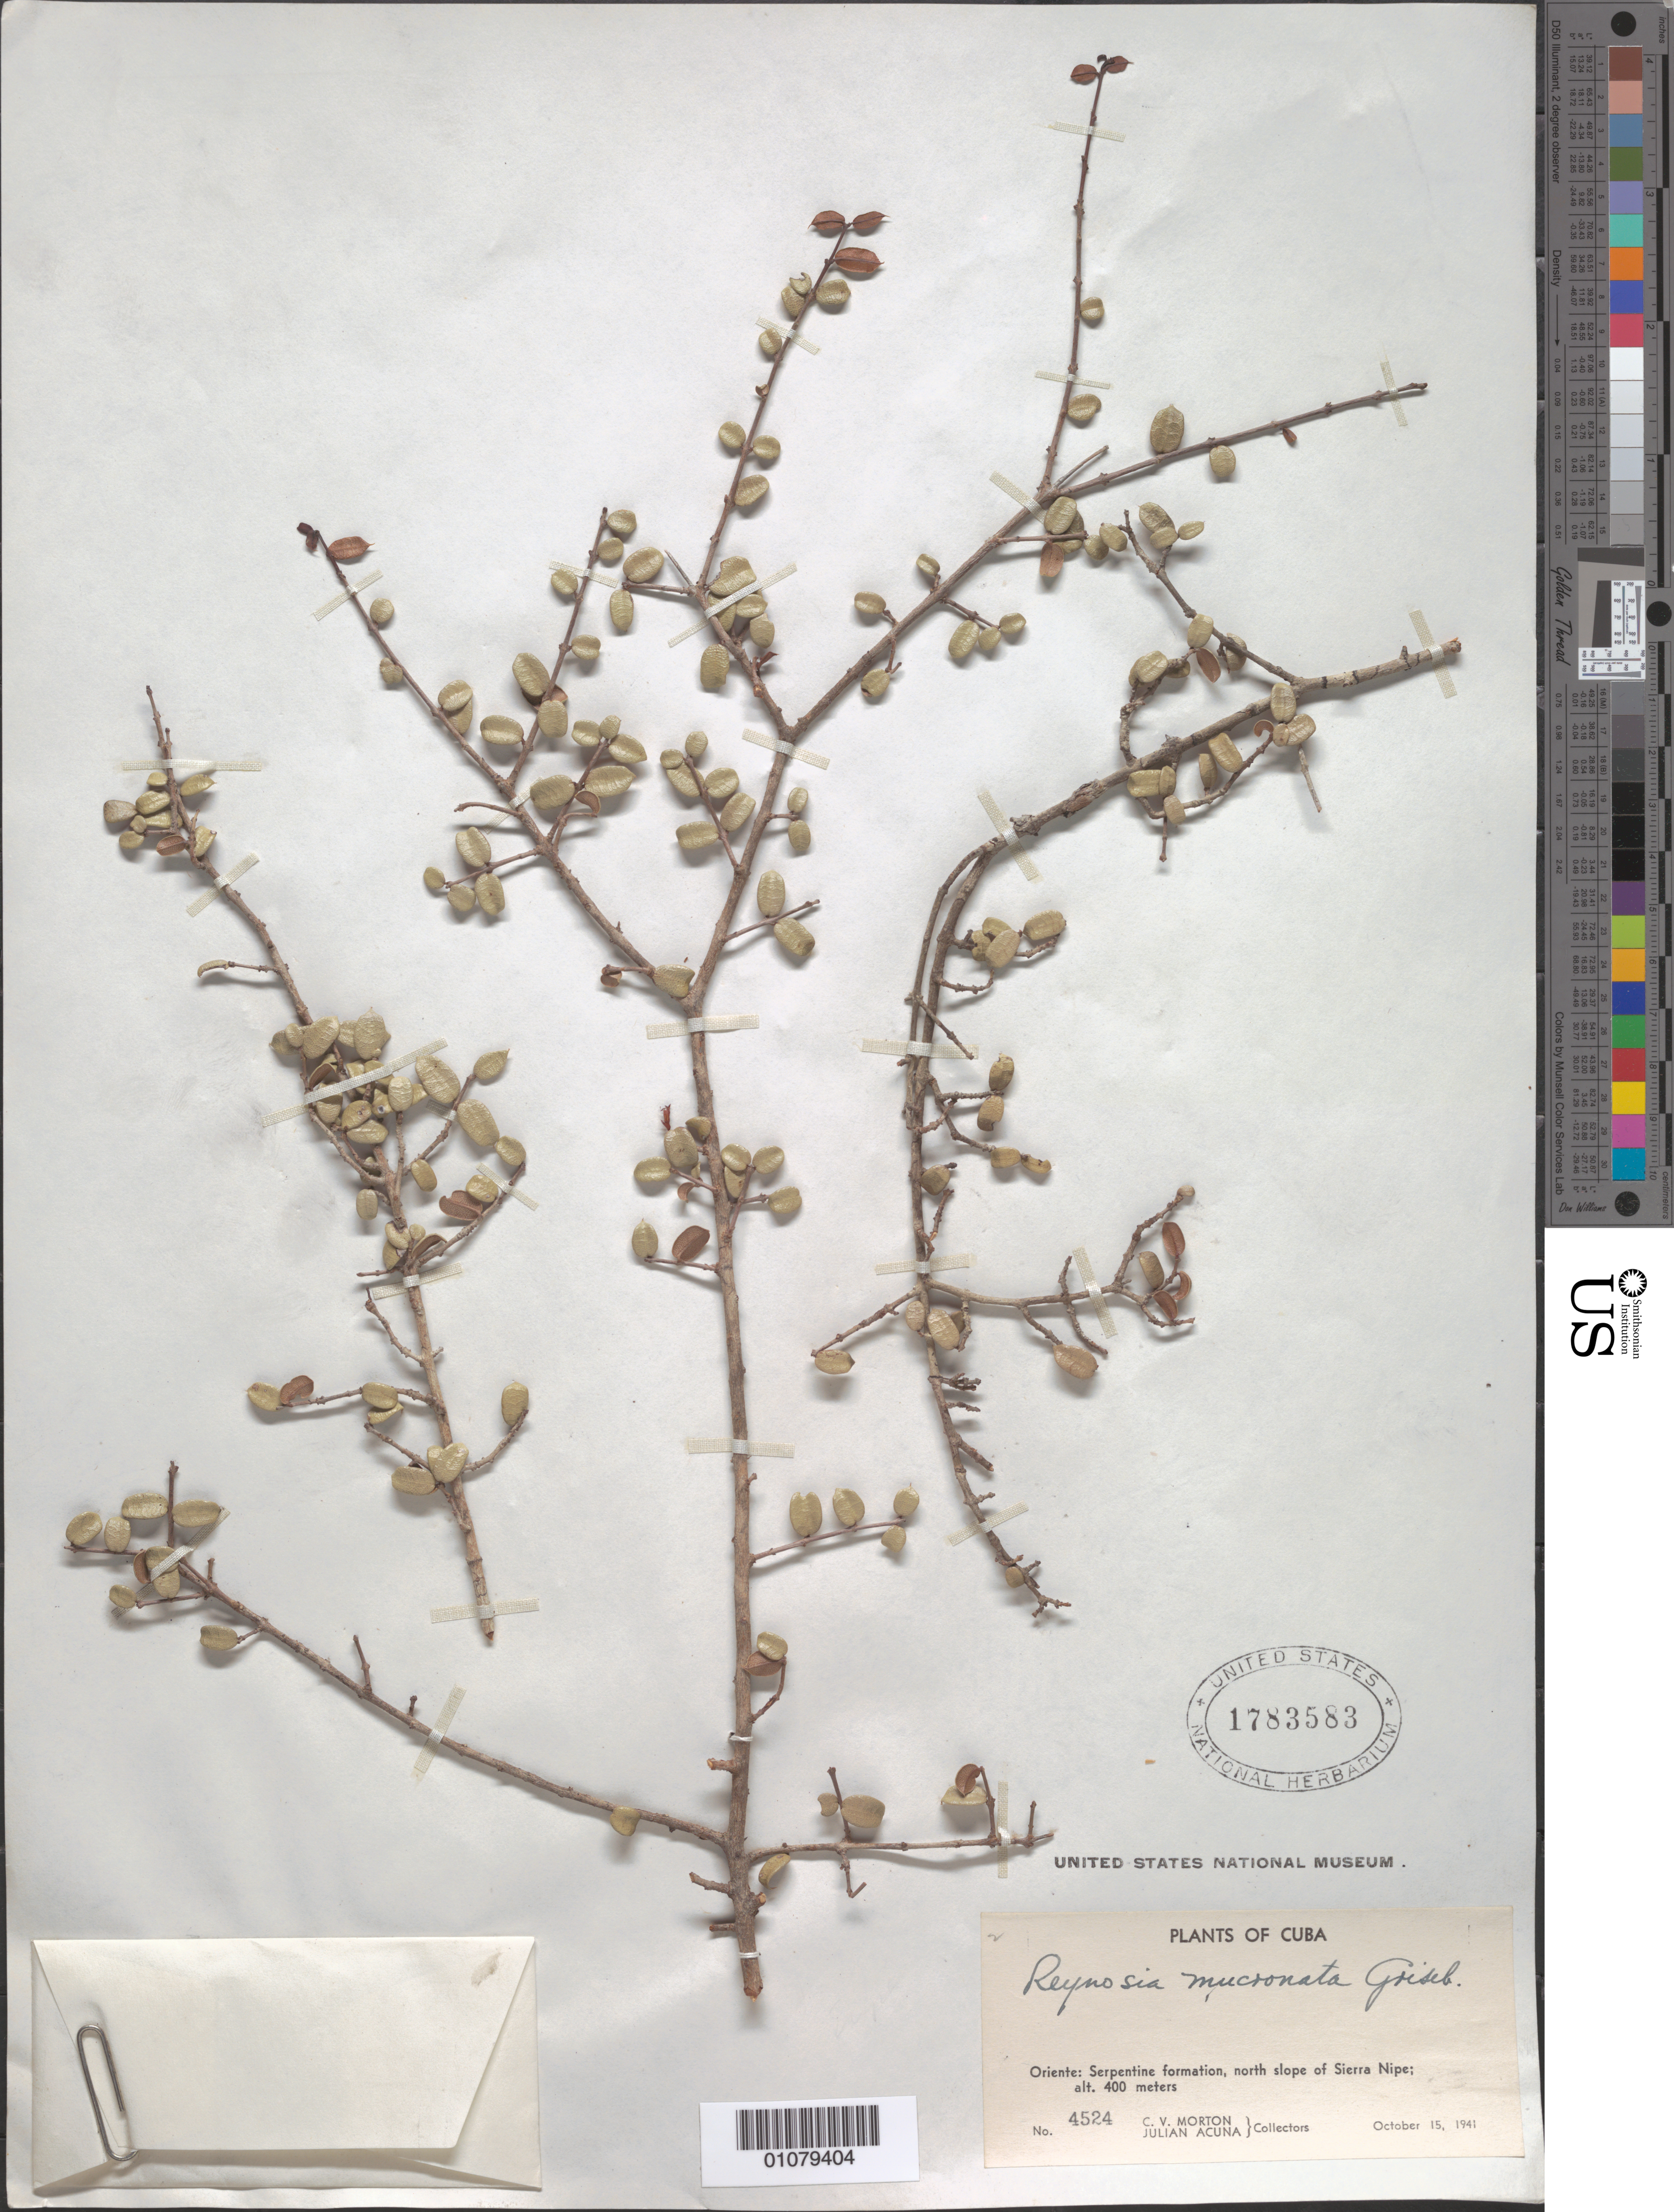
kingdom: Plantae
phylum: Tracheophyta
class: Magnoliopsida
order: Rosales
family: Rhamnaceae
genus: Reynosia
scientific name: Reynosia mucronata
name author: Griseb.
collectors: C. V. Morton & J. Acuña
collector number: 4524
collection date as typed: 15 Oct 1941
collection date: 1941-10-15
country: Cuba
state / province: Holguín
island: Cuba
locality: Oriente: Serpentine formation, N slope of Sierra Nipe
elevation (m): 400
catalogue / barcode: US 1783583